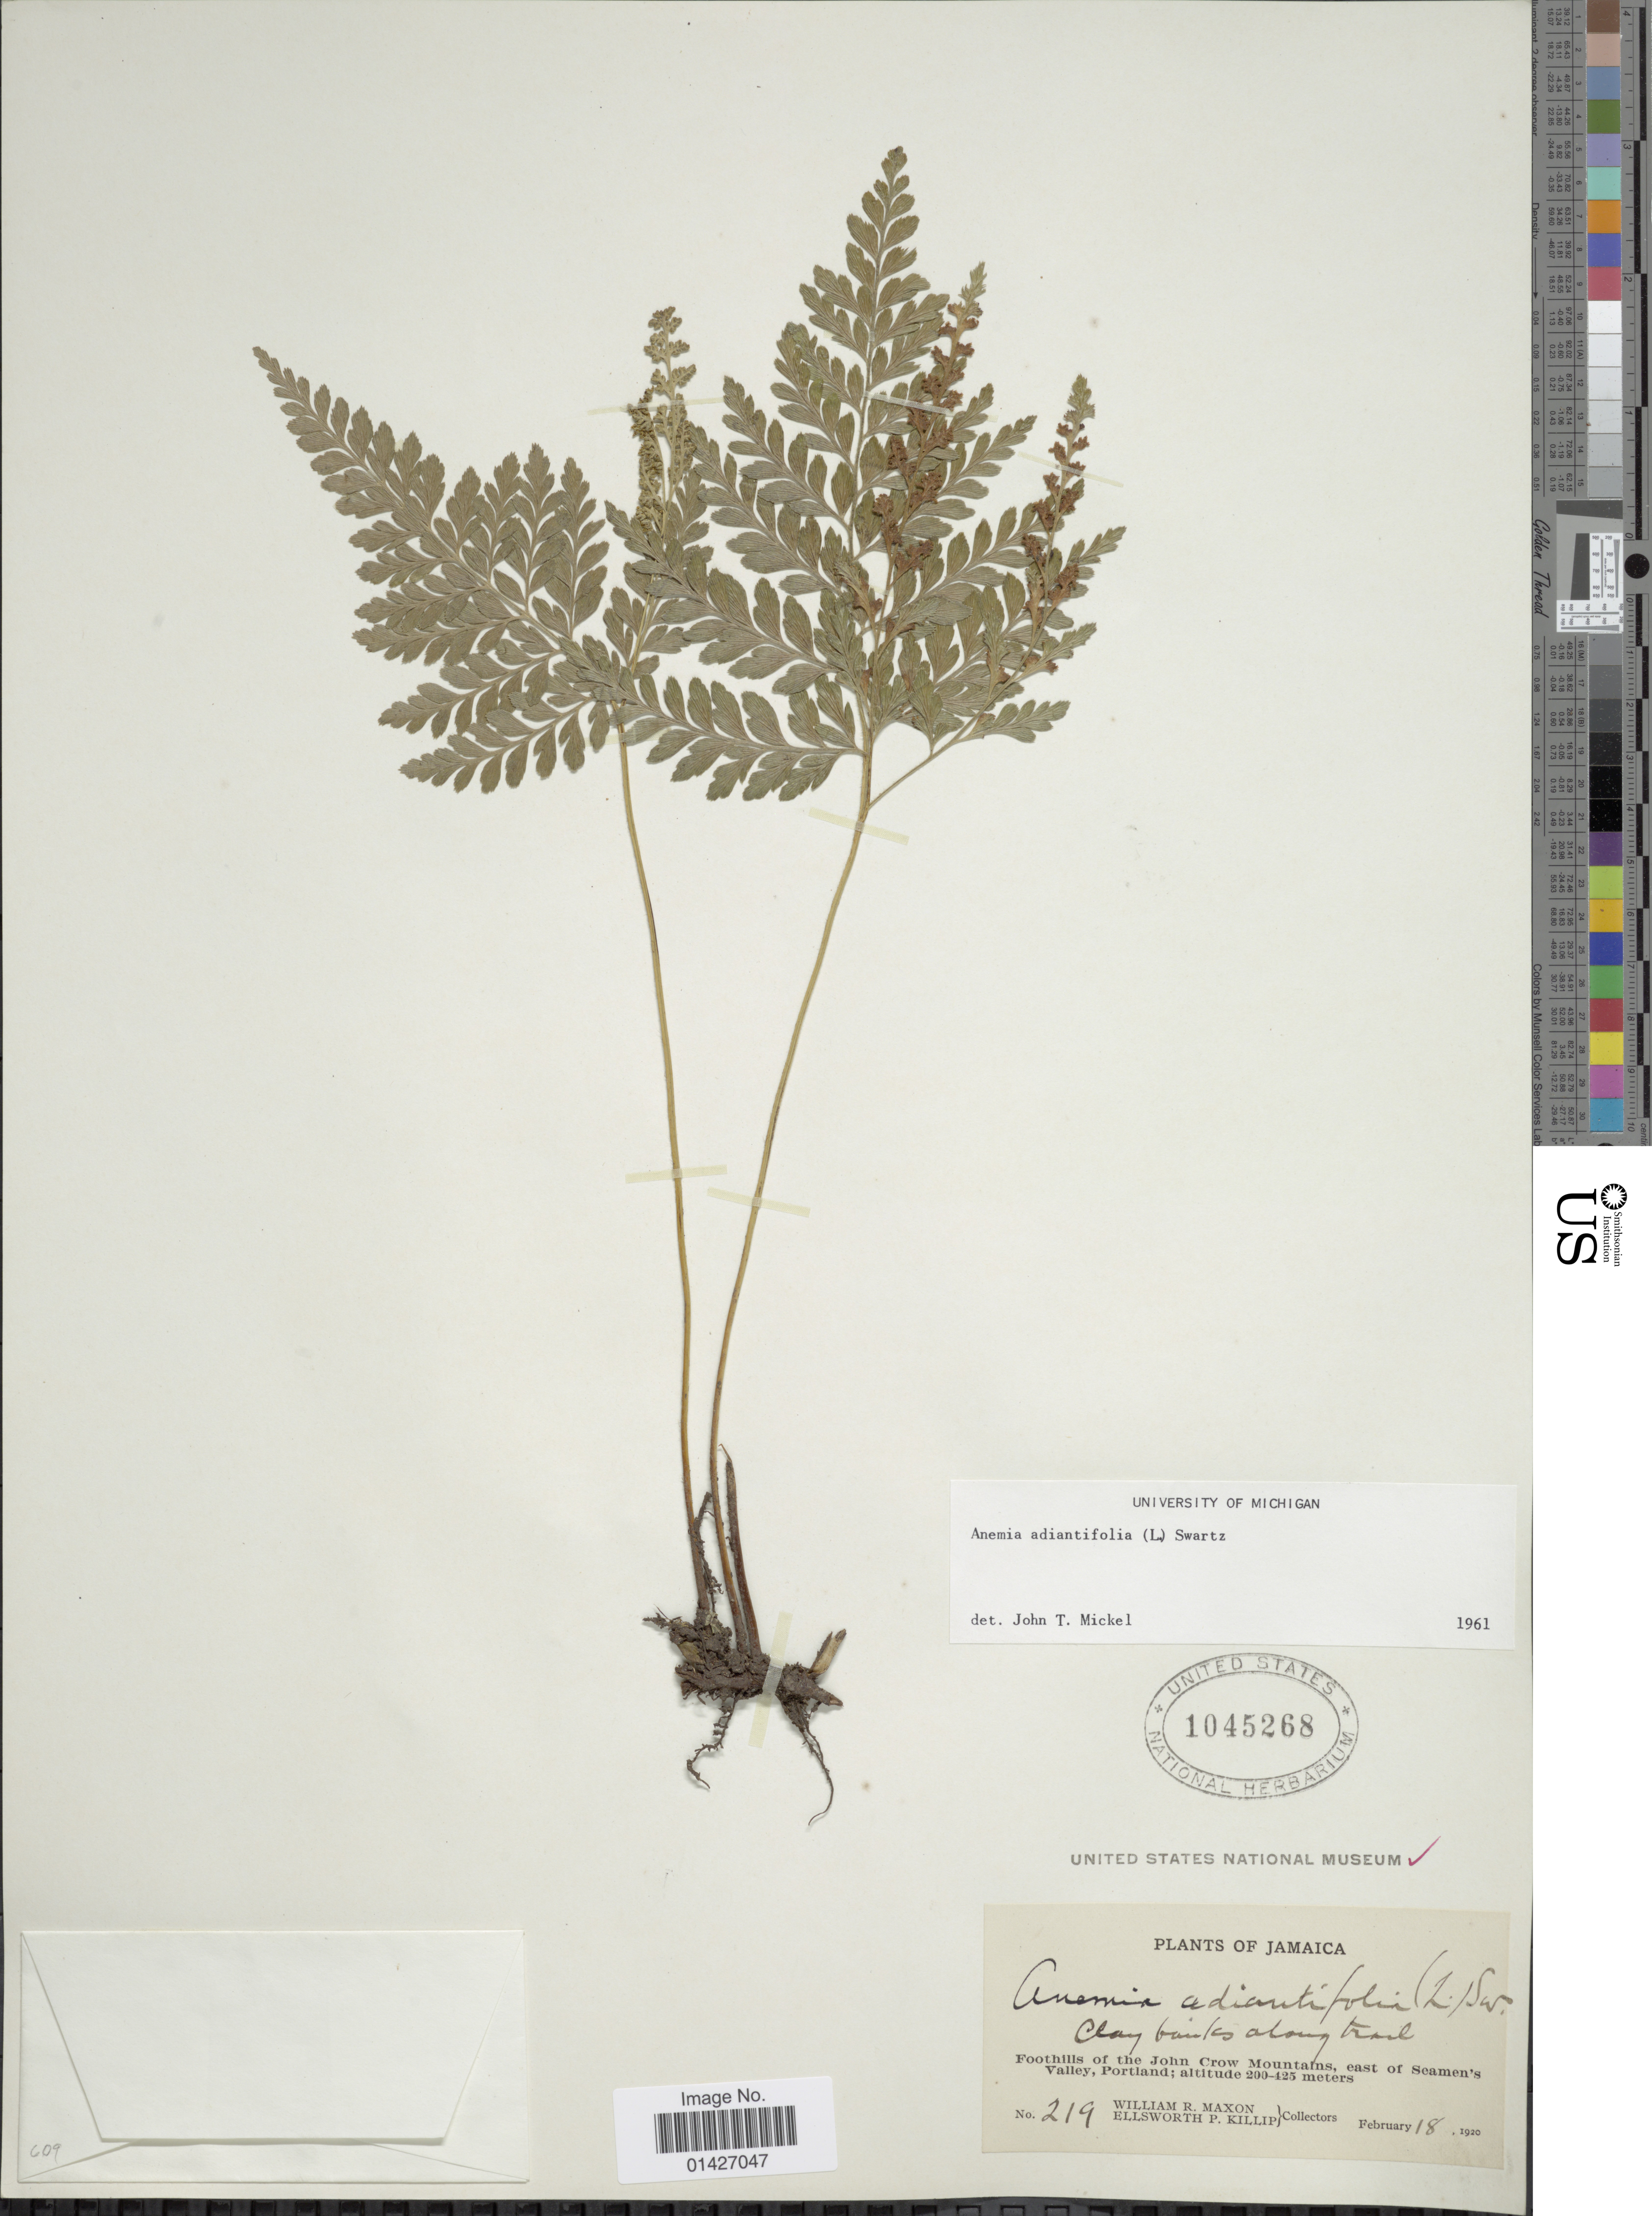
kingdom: Plantae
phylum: Tracheophyta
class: Polypodiopsida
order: Schizaeales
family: Anemiaceae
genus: Anemia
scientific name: Anemia adiantifolia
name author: (L.) Sw.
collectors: W. R. Maxon & E. P. Killip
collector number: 219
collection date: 1920-02-18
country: Jamaica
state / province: Portland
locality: Clay banks along trail.Foothills of the John Crow Mountains, east of Seamen's Valley, Portland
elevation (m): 200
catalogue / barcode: US 1045268